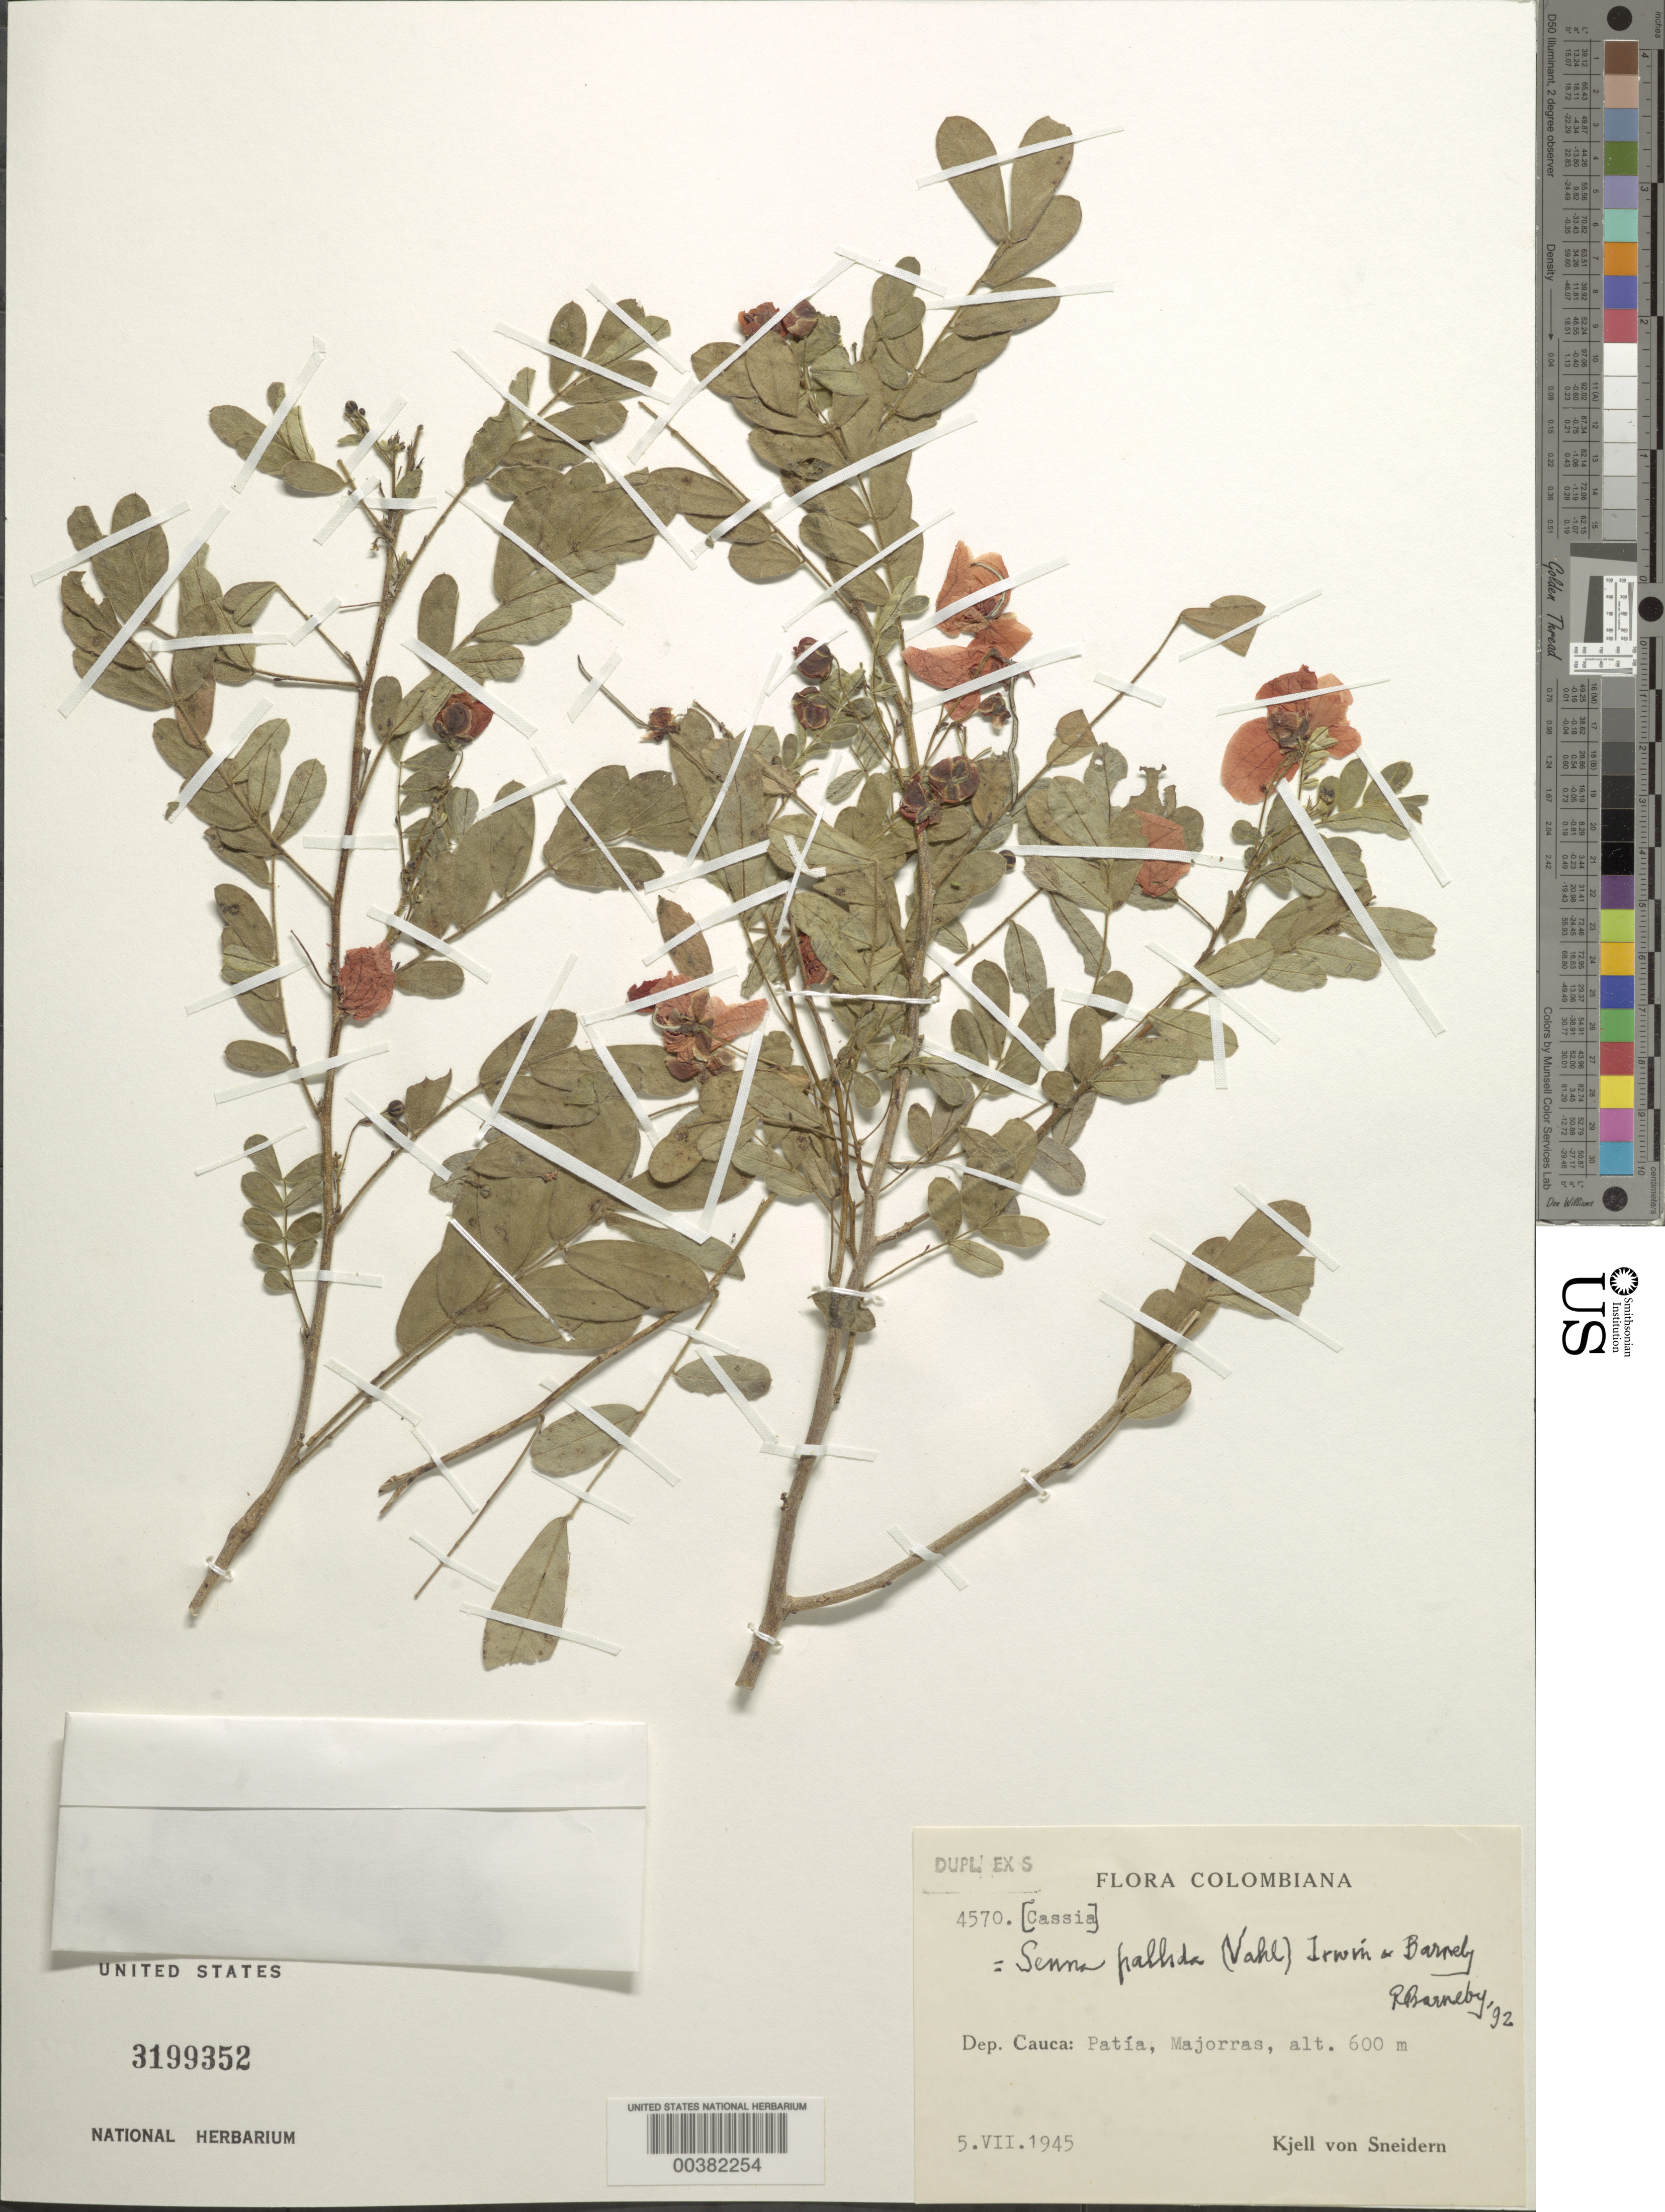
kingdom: Plantae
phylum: Tracheophyta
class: Magnoliopsida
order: Fabales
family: Fabaceae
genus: Senna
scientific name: Senna pallida var. pallida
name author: (Vahl) H.S. Irwin & Barneby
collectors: K. von Sneidern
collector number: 4570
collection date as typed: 05 Jul 1945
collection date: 1945-07-05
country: Colombia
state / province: Cauca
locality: Patia, Majorras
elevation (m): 600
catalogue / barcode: US 3199352